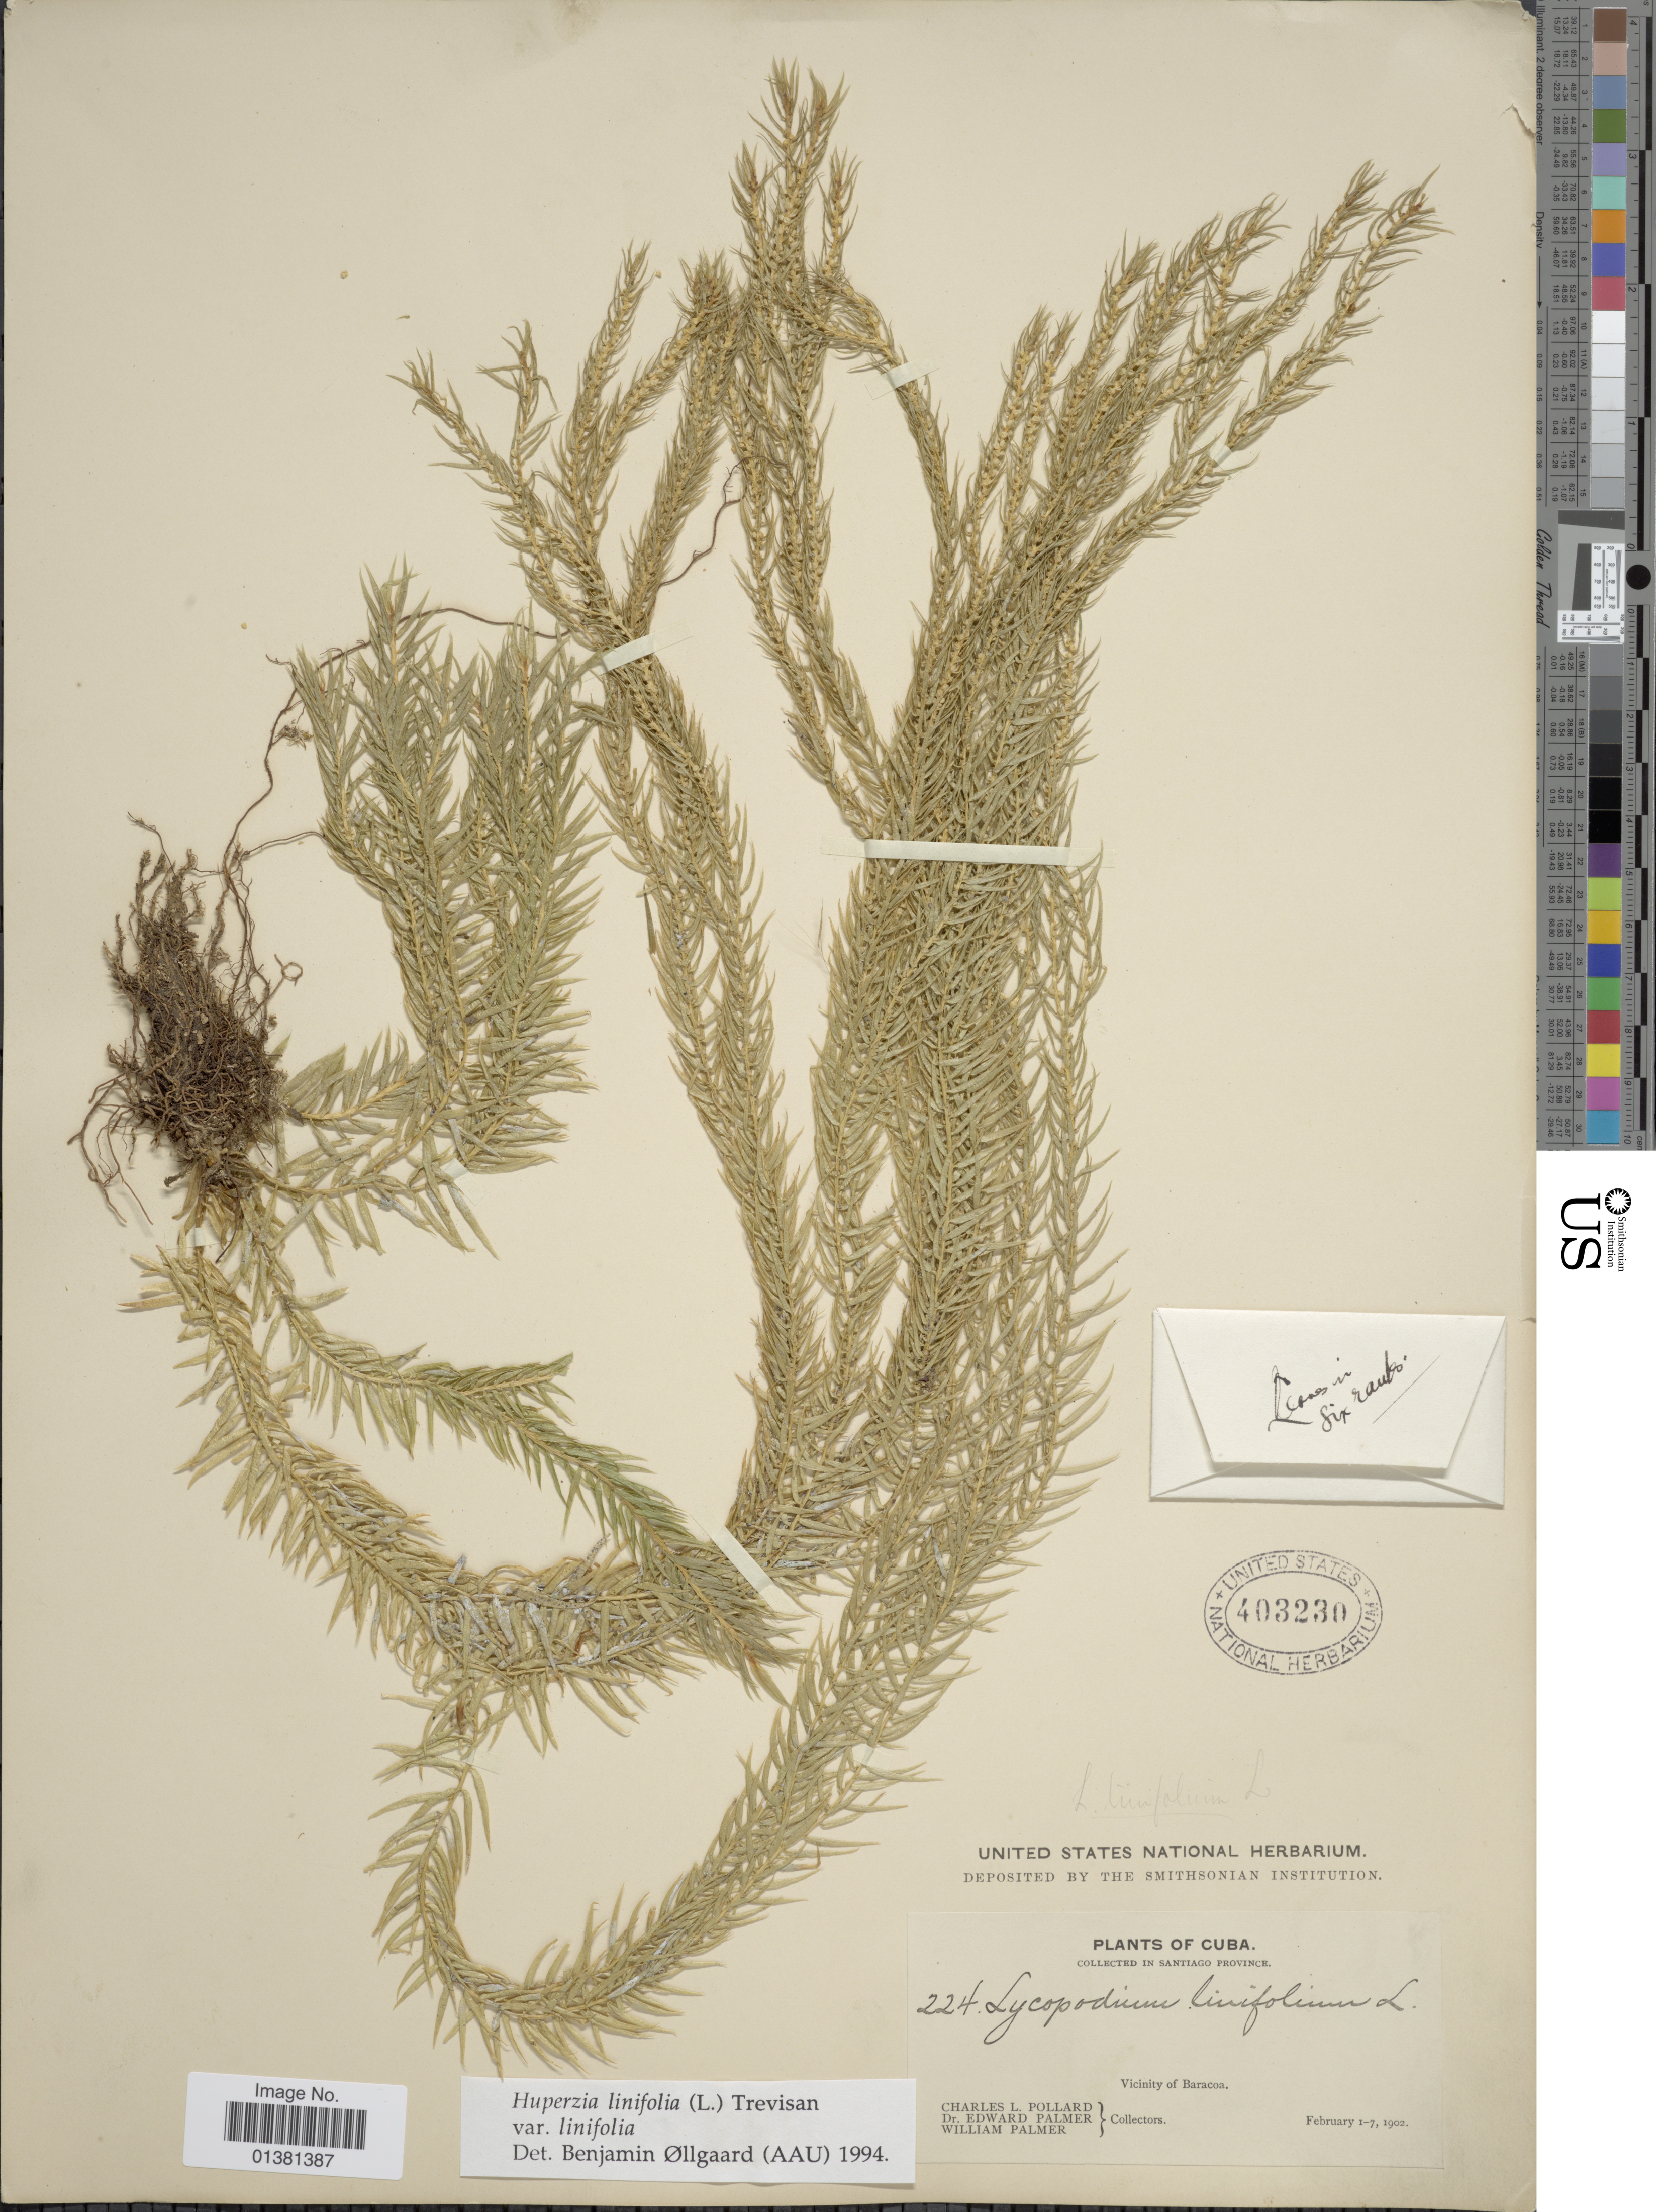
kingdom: Plantae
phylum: Tracheophyta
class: Lycopodiopsida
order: Lycopodiales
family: Lycopodiaceae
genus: Phlegmariurus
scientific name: Phlegmariurus linifolius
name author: (L.) B. Øllg.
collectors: C. L. Pollard, E. Palmer & W. Palmer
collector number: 224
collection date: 1902-02-01/1902-02-07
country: Cuba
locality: In Santiago province, Vicinity of Baracoa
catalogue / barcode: US 403230